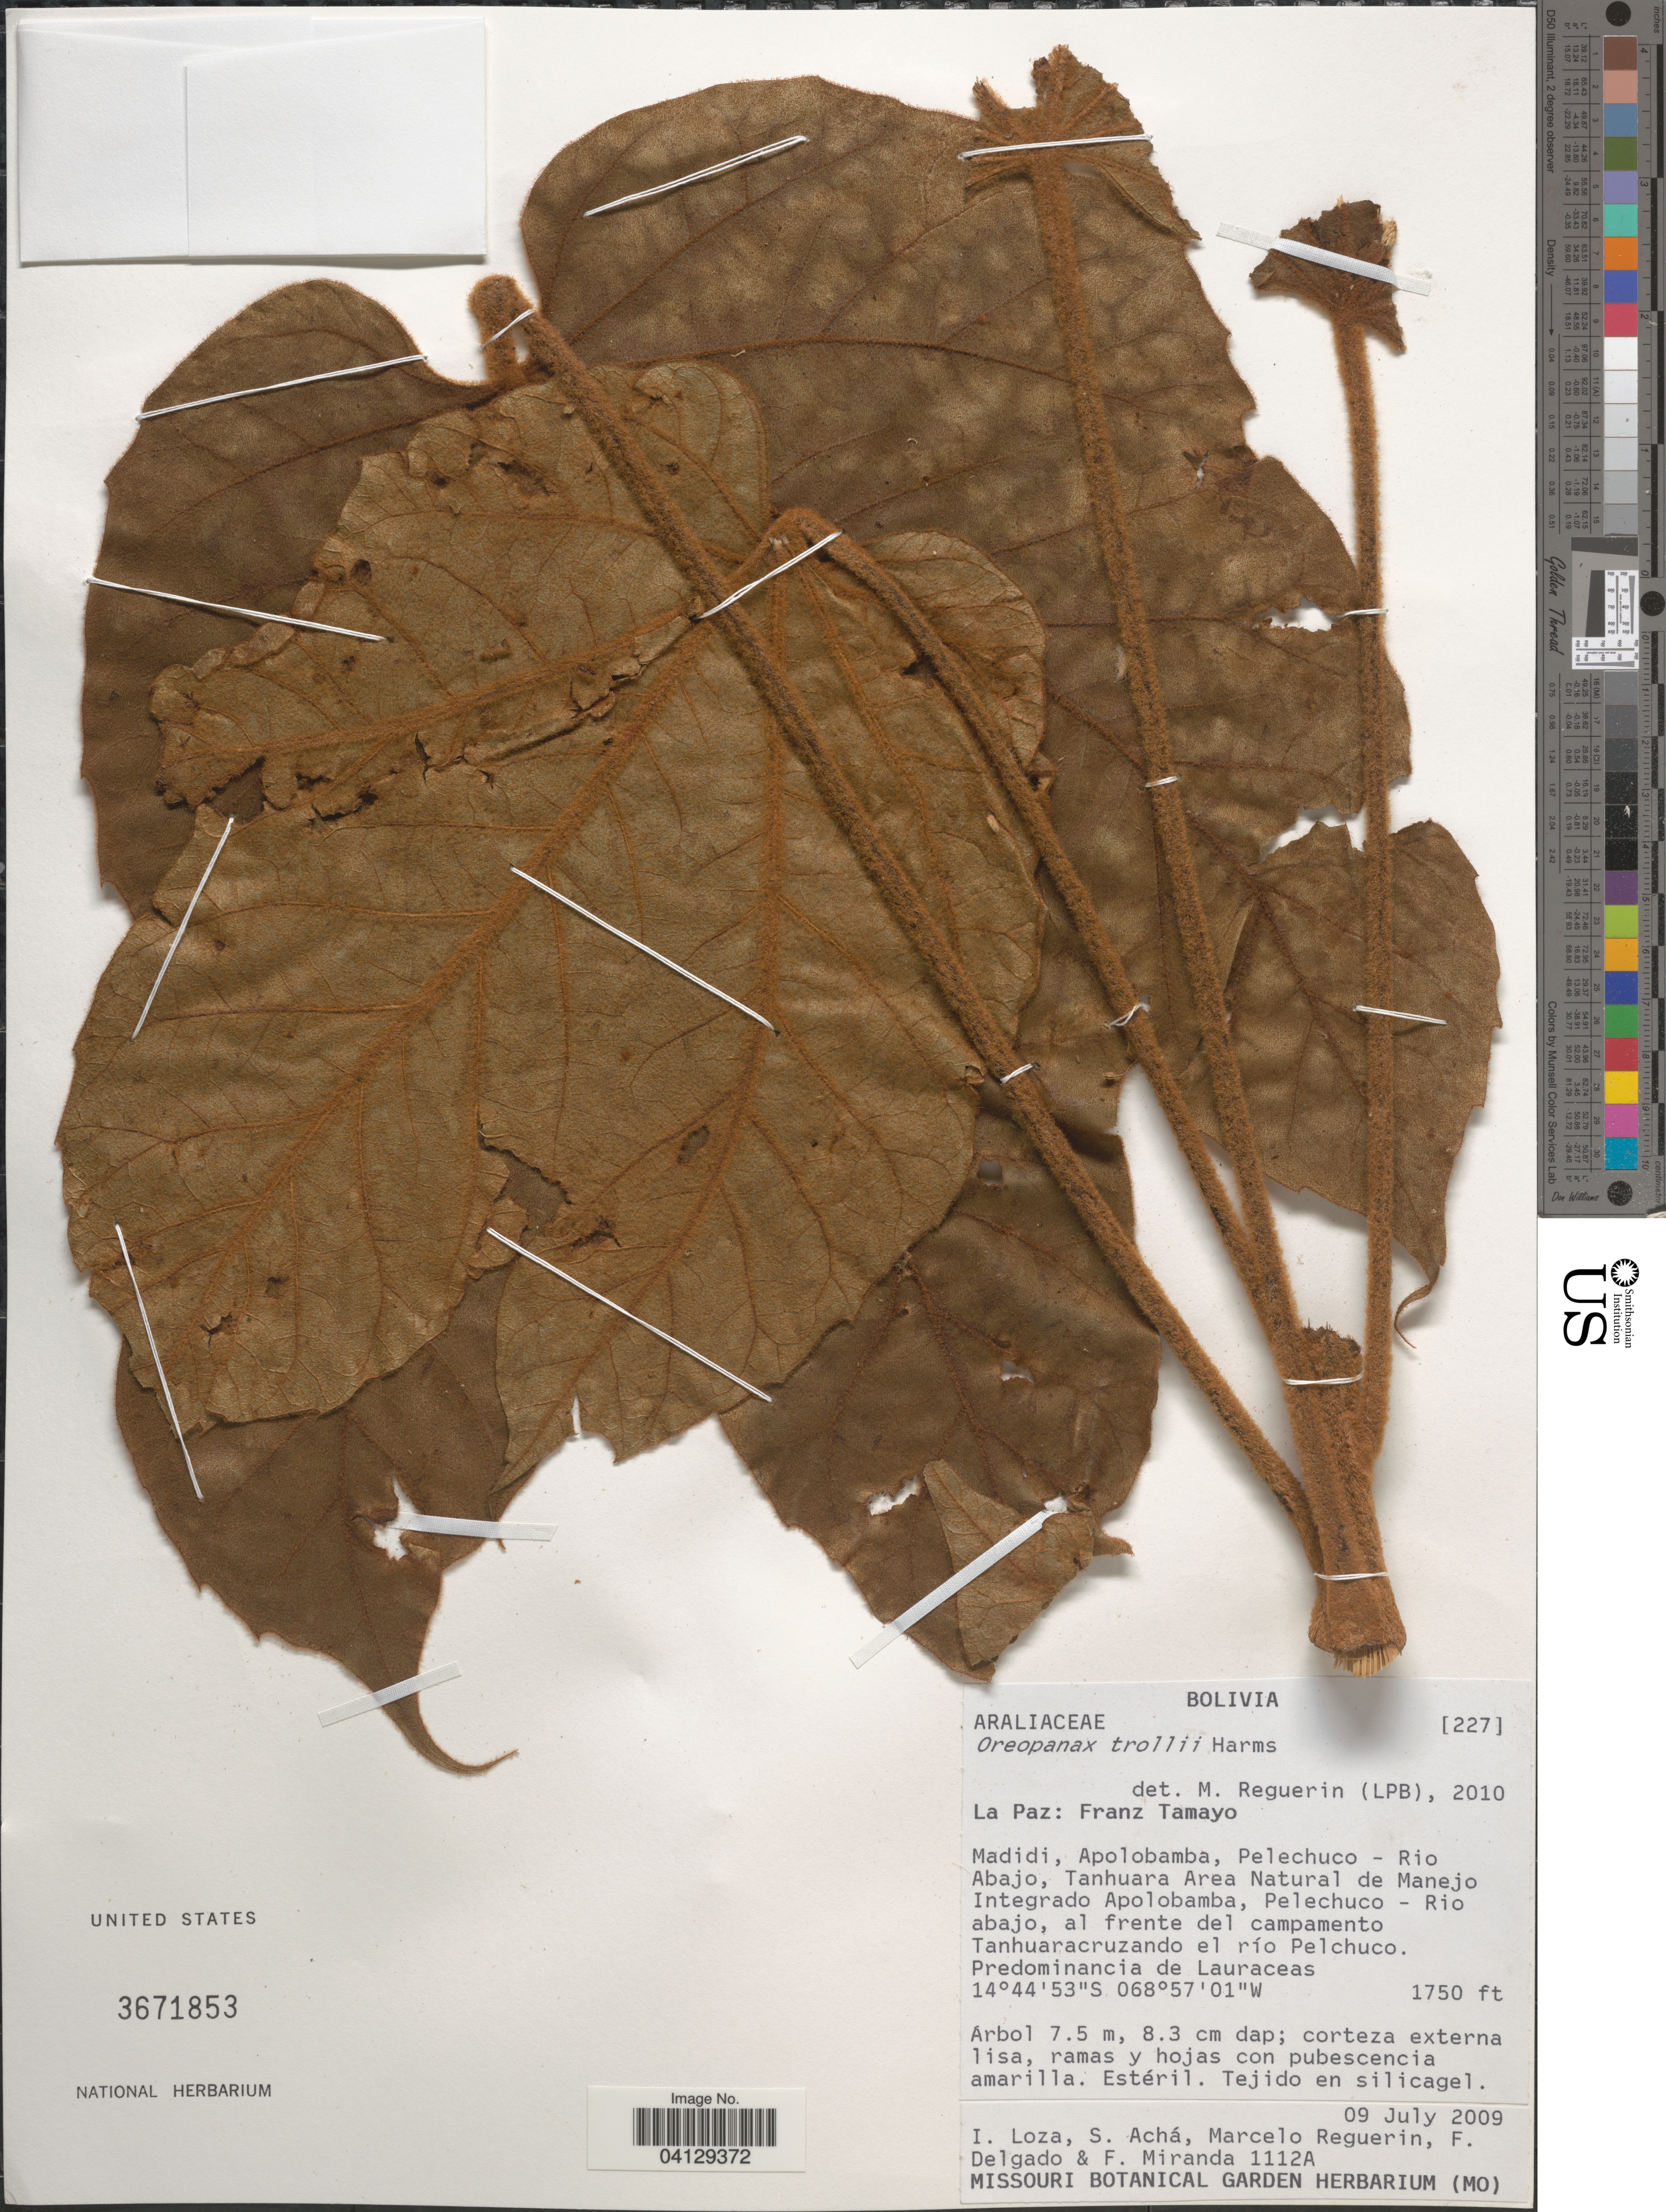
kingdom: Plantae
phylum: Tracheophyta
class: Magnoliopsida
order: Apiales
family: Araliaceae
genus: Oreopanax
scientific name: Oreopanax trollii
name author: Harms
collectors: I. Loza, S. Acha, M. Reguerin, F. Delgado & F. Miranda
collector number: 1112A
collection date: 2009-07-09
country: Bolivia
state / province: La Paz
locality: Franz Tamayo. Madidi, Apolobamba, Pelechuco - Rio Abajo, Tanhuara Area Natural de Manejo Integrado Apolobamba, Pelechuco - Rio abajo, al frente del campamento Tanhuaracruzando el río Pelchuco.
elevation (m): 533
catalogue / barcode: US 3671853